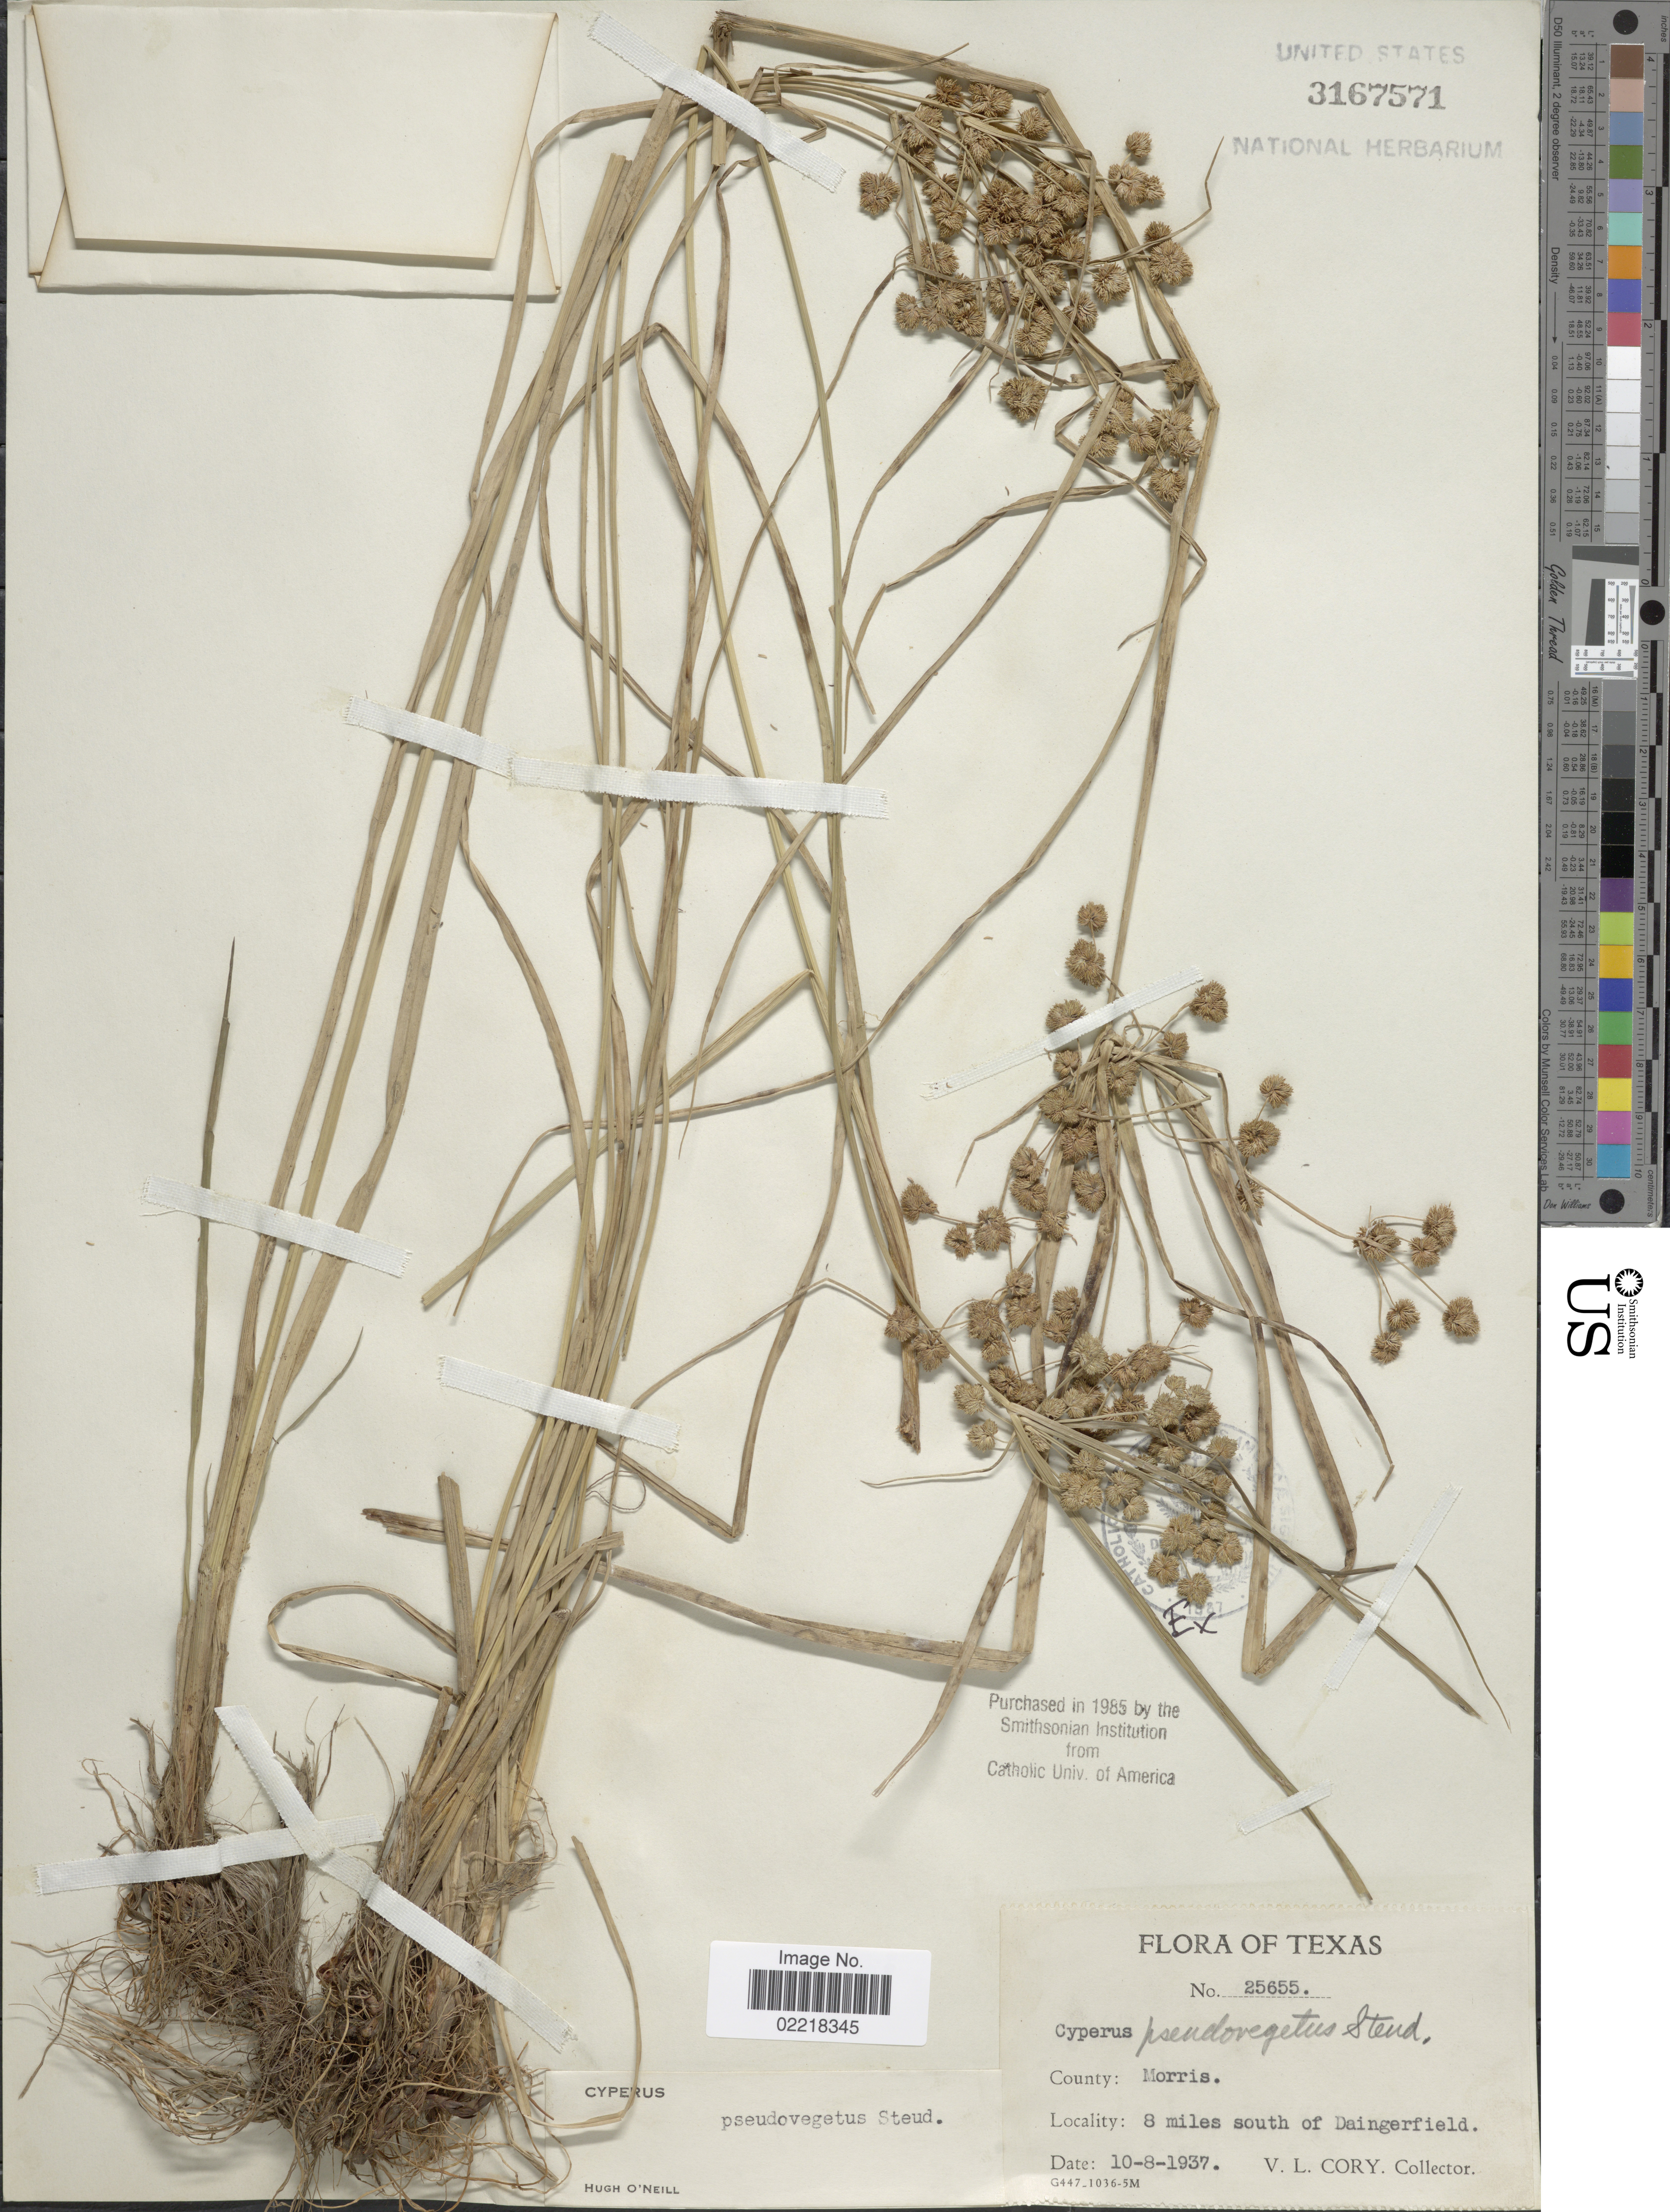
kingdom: Plantae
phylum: Tracheophyta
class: Liliopsida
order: Poales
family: Cyperaceae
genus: Cyperus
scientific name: Cyperus pseudovegetus Steud.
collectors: V. Cory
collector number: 25655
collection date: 1937-10-08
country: United States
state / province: Texas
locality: County Morris, 8 miles south of Daingerfield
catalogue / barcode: US 3167571